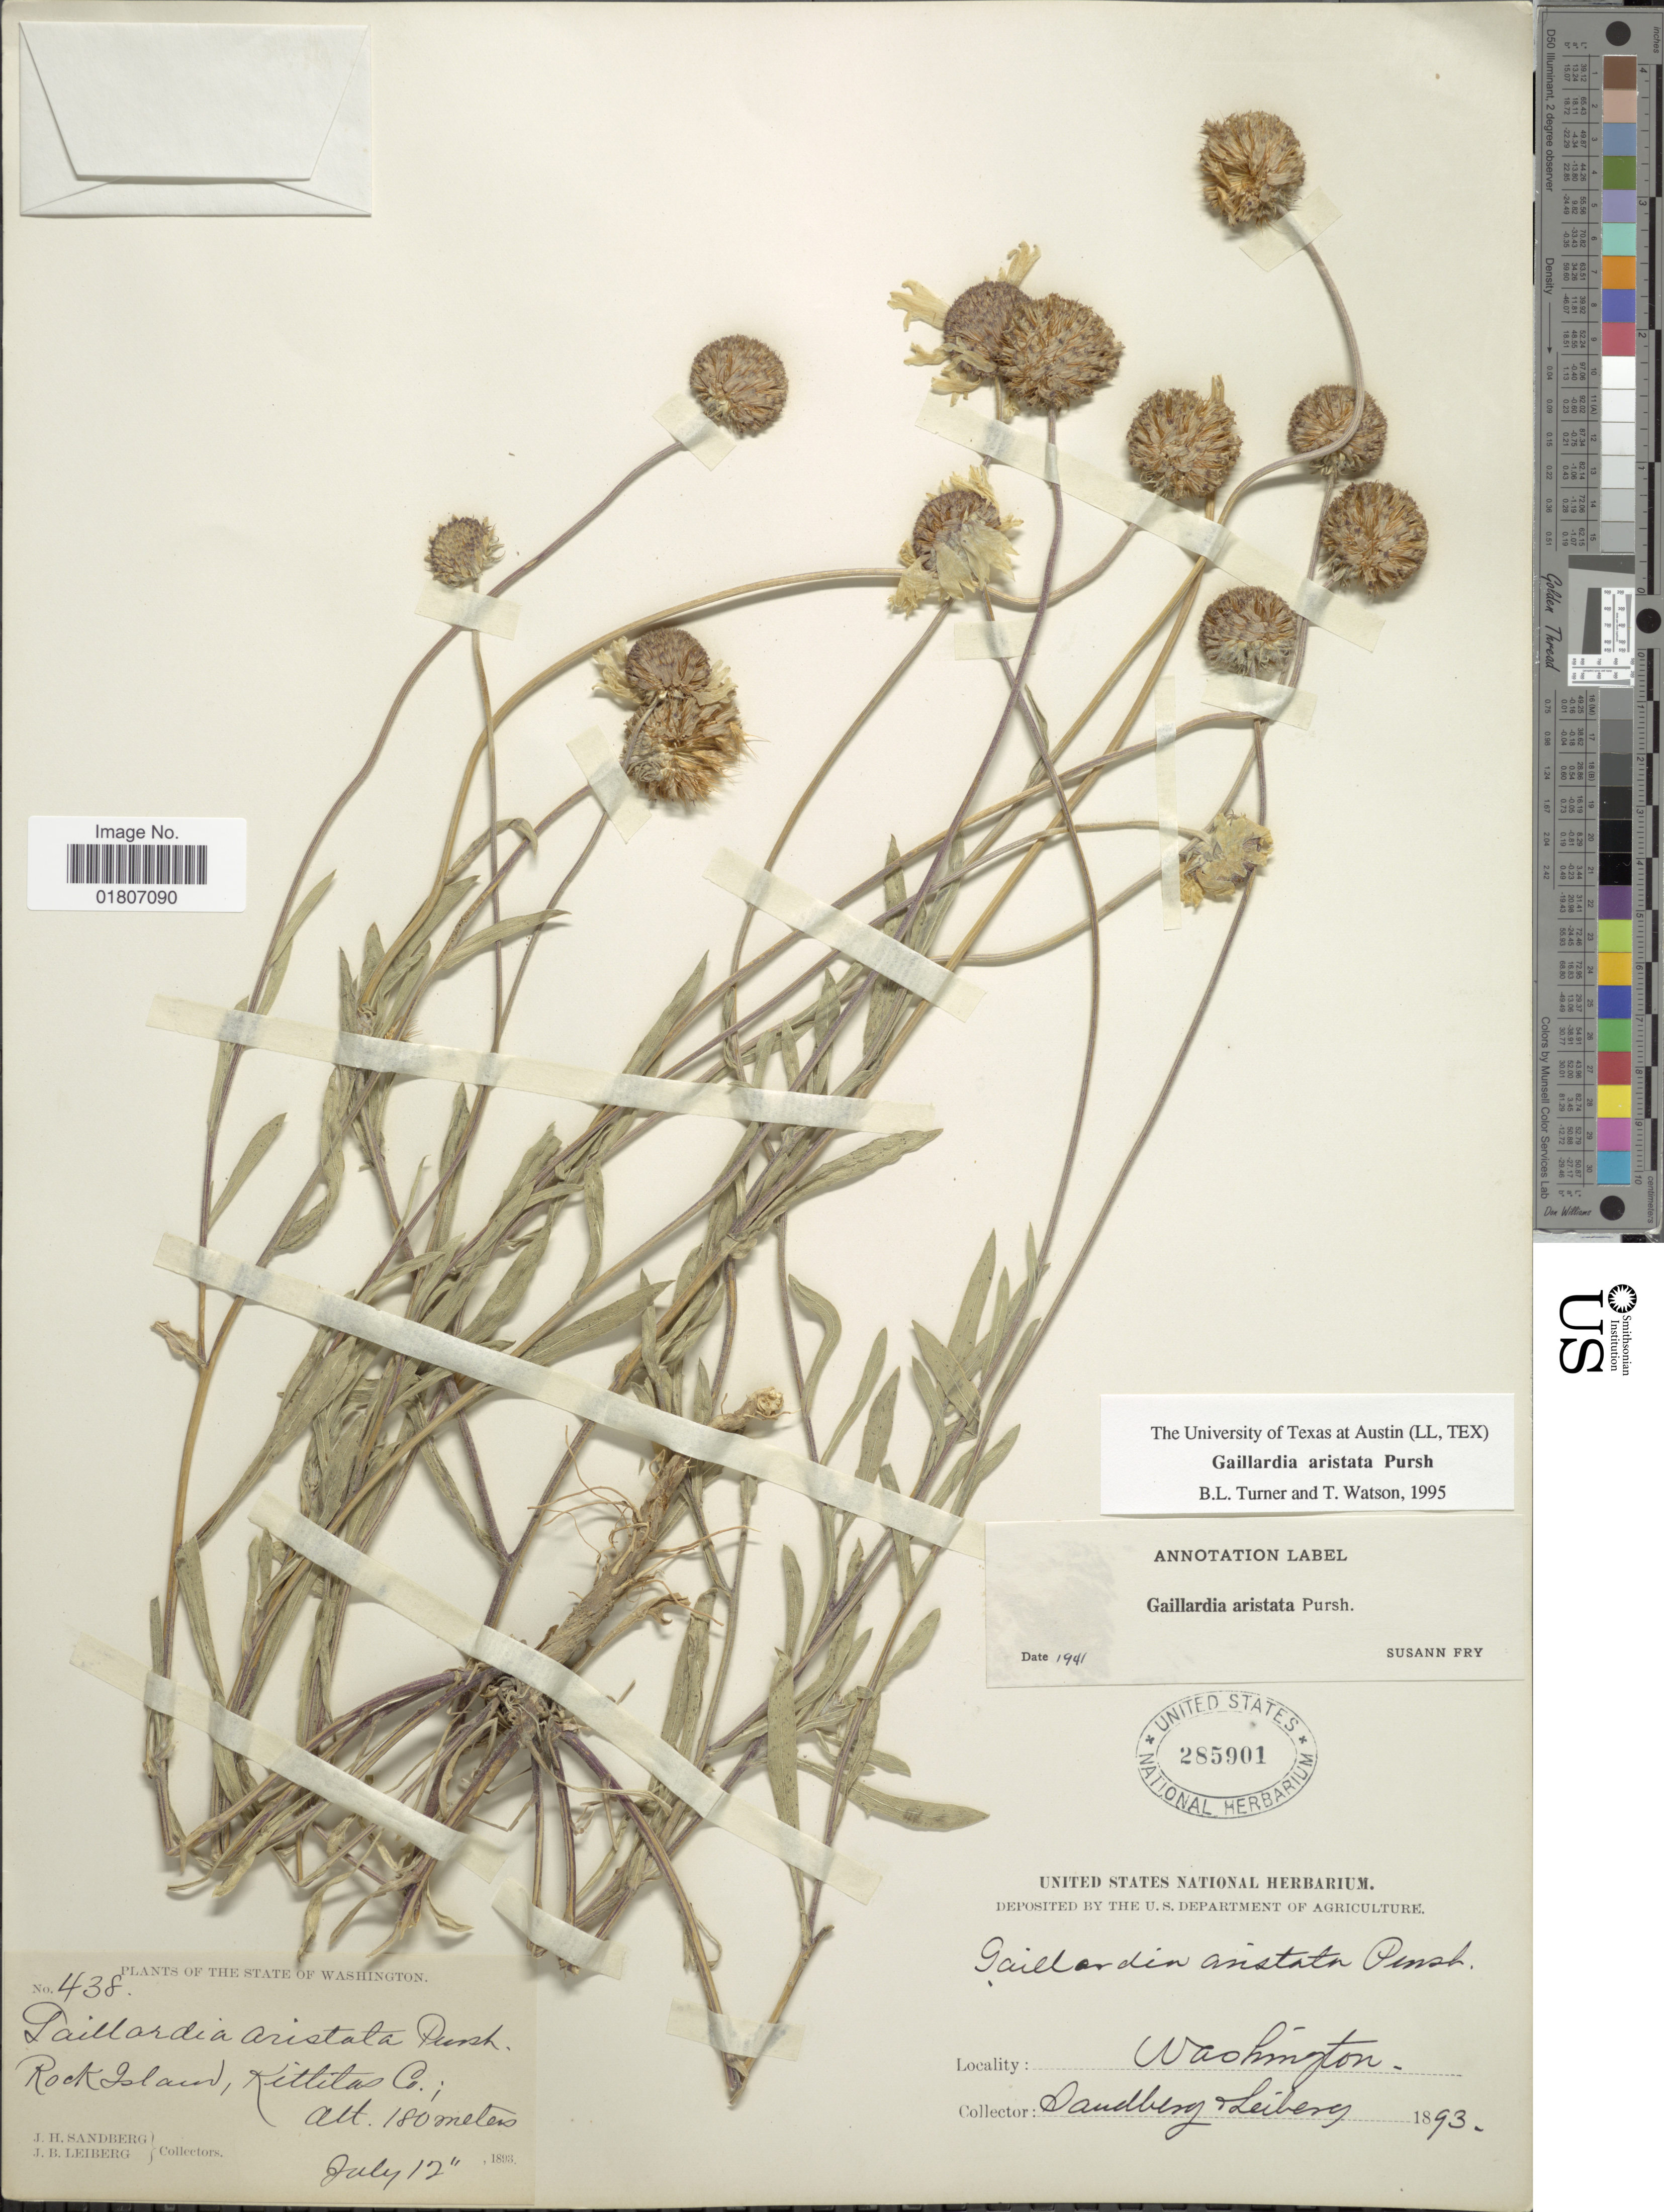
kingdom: Plantae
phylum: Tracheophyta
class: Magnoliopsida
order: Asterales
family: Asteraceae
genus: Gaillardia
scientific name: Gaillardia aristata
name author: Pursh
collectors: J. H. Sandberg & J. B. Leiberg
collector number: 438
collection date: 1893-07-12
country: United States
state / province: Washington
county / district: Kittitas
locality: Rock Island, Kittitas Co.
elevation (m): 180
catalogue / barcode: US 285901